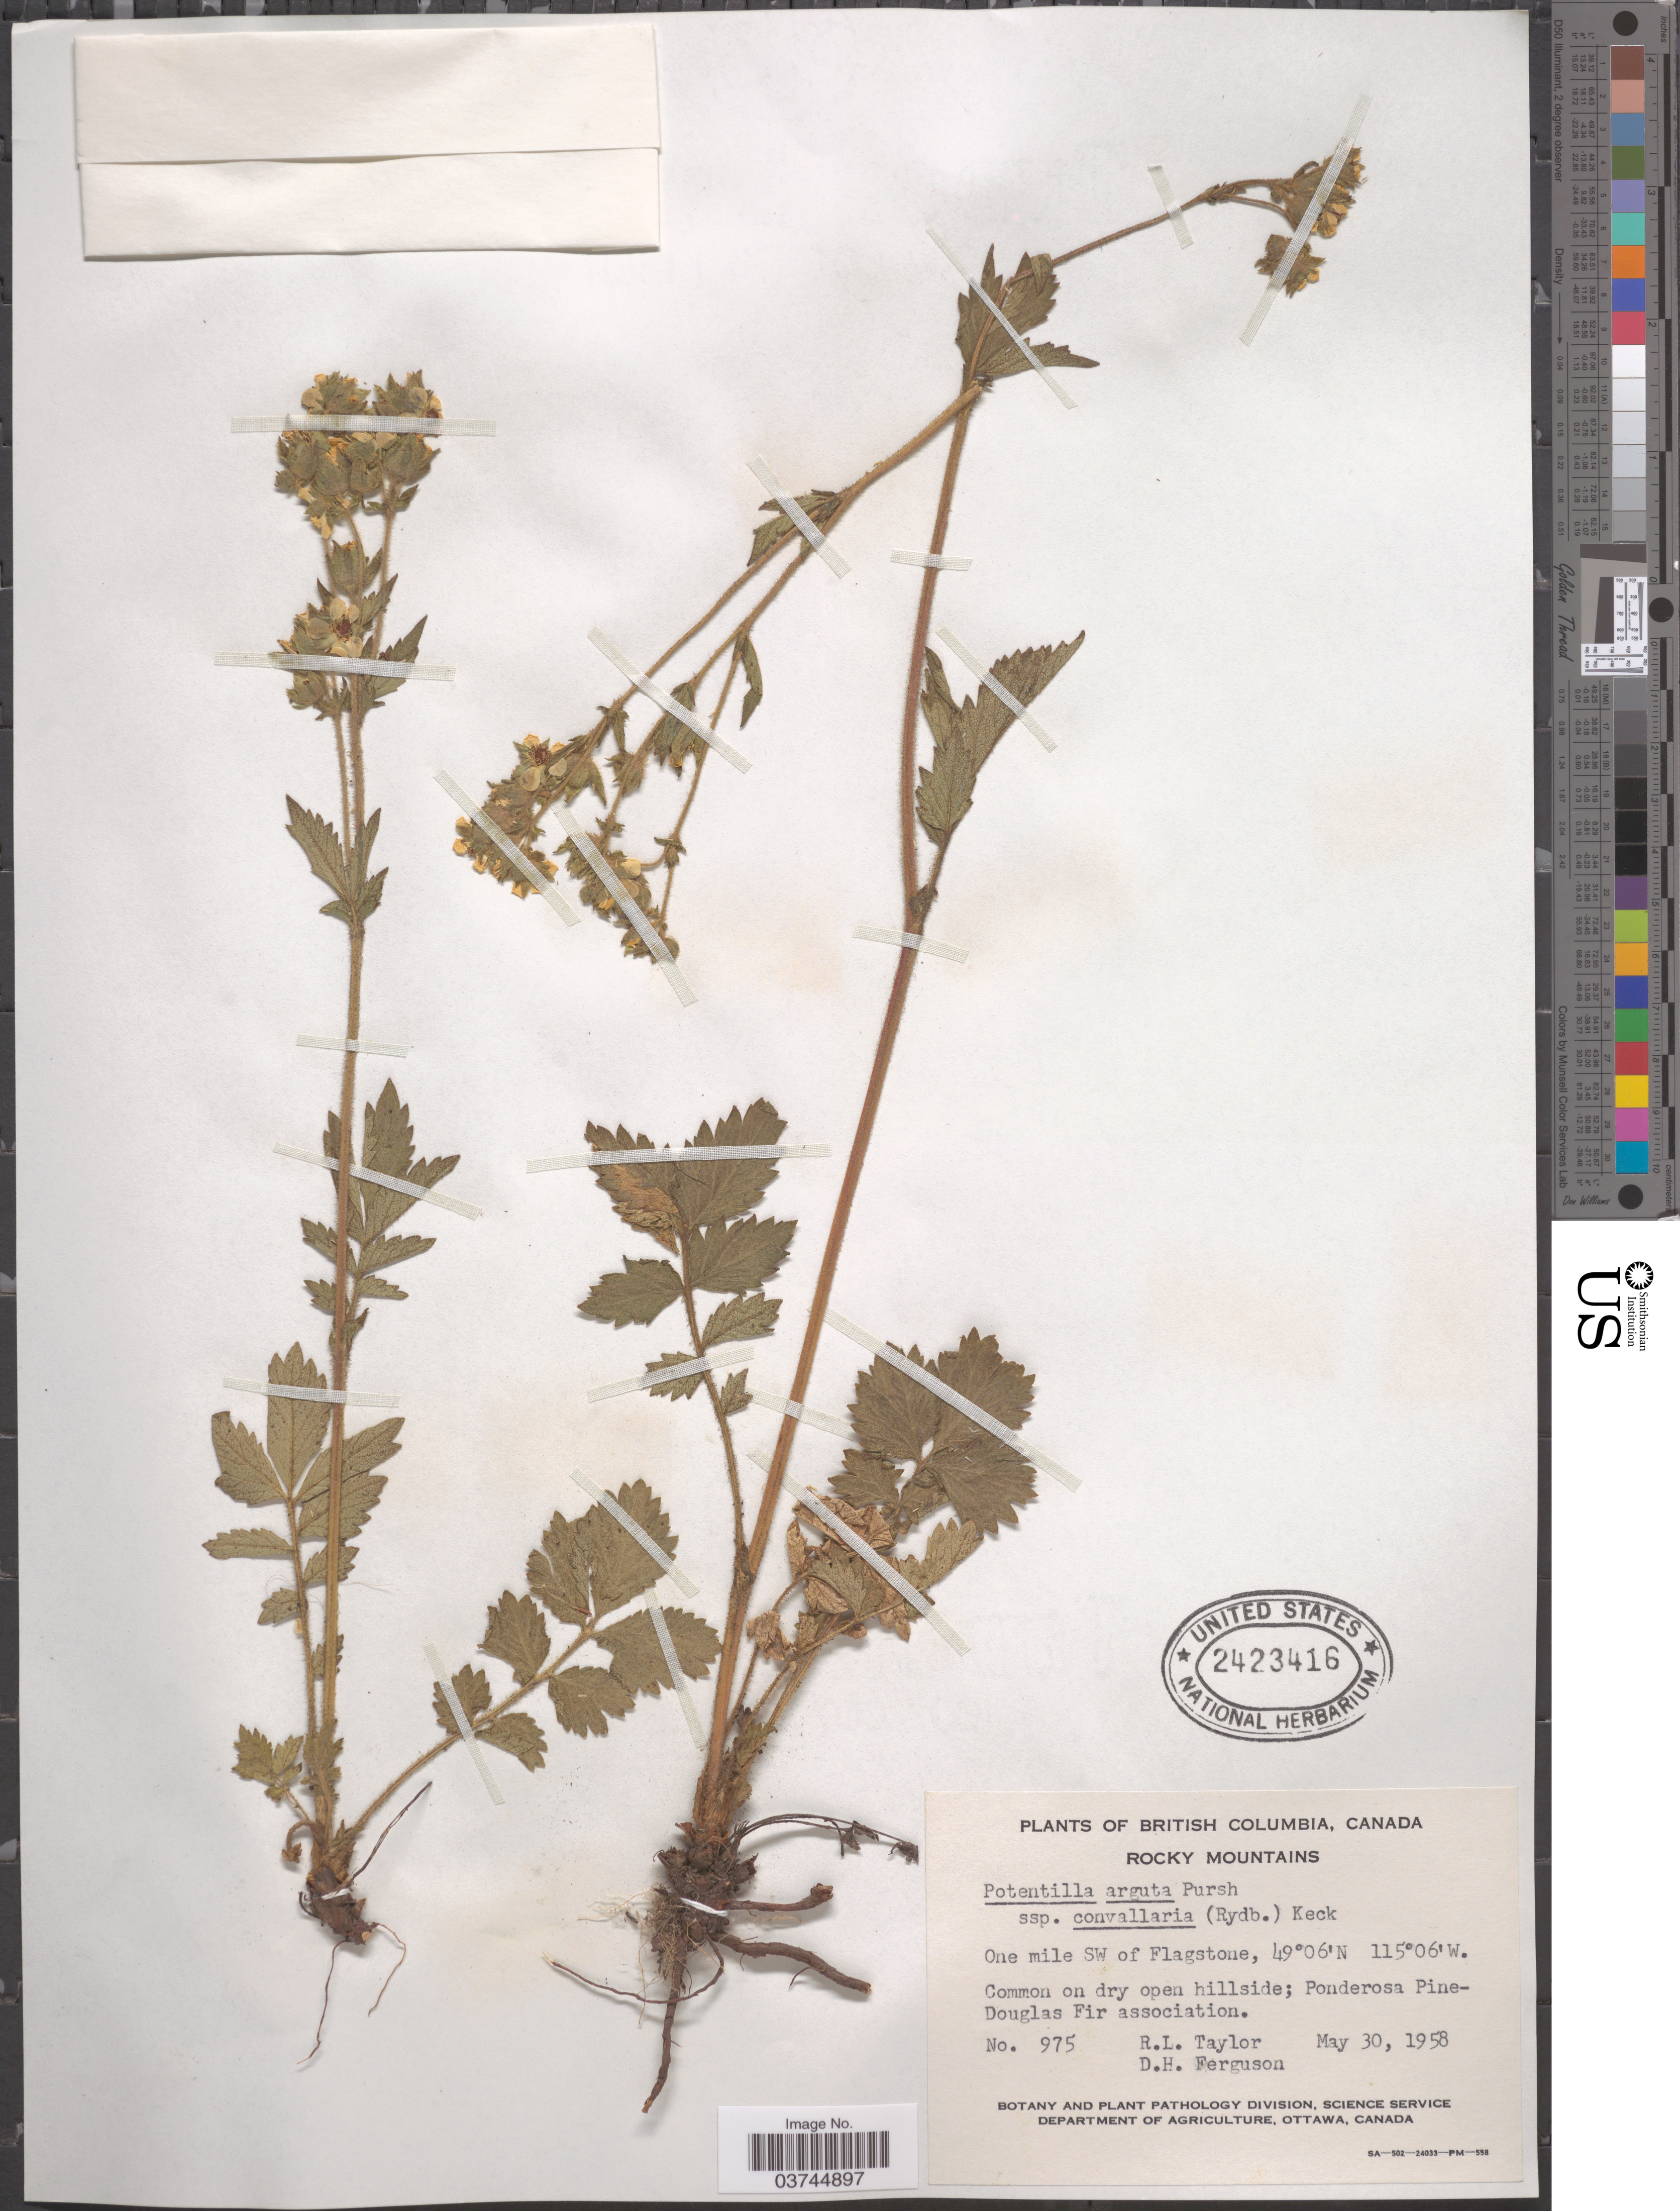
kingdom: Plantae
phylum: Tracheophyta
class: Magnoliopsida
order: Rosales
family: Rosaceae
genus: Drymocallis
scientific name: Drymocallis convallaria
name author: (Rydb.) Rydb.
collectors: R. Taylor & D. Ferguson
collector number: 975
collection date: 1958-05-30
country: Canada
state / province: British Columbia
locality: Rocky Mountains. One mile SW of Flagstone. On dry open hillside; Ponderosa Pine-Douglas Fir association.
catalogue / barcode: US 2423416